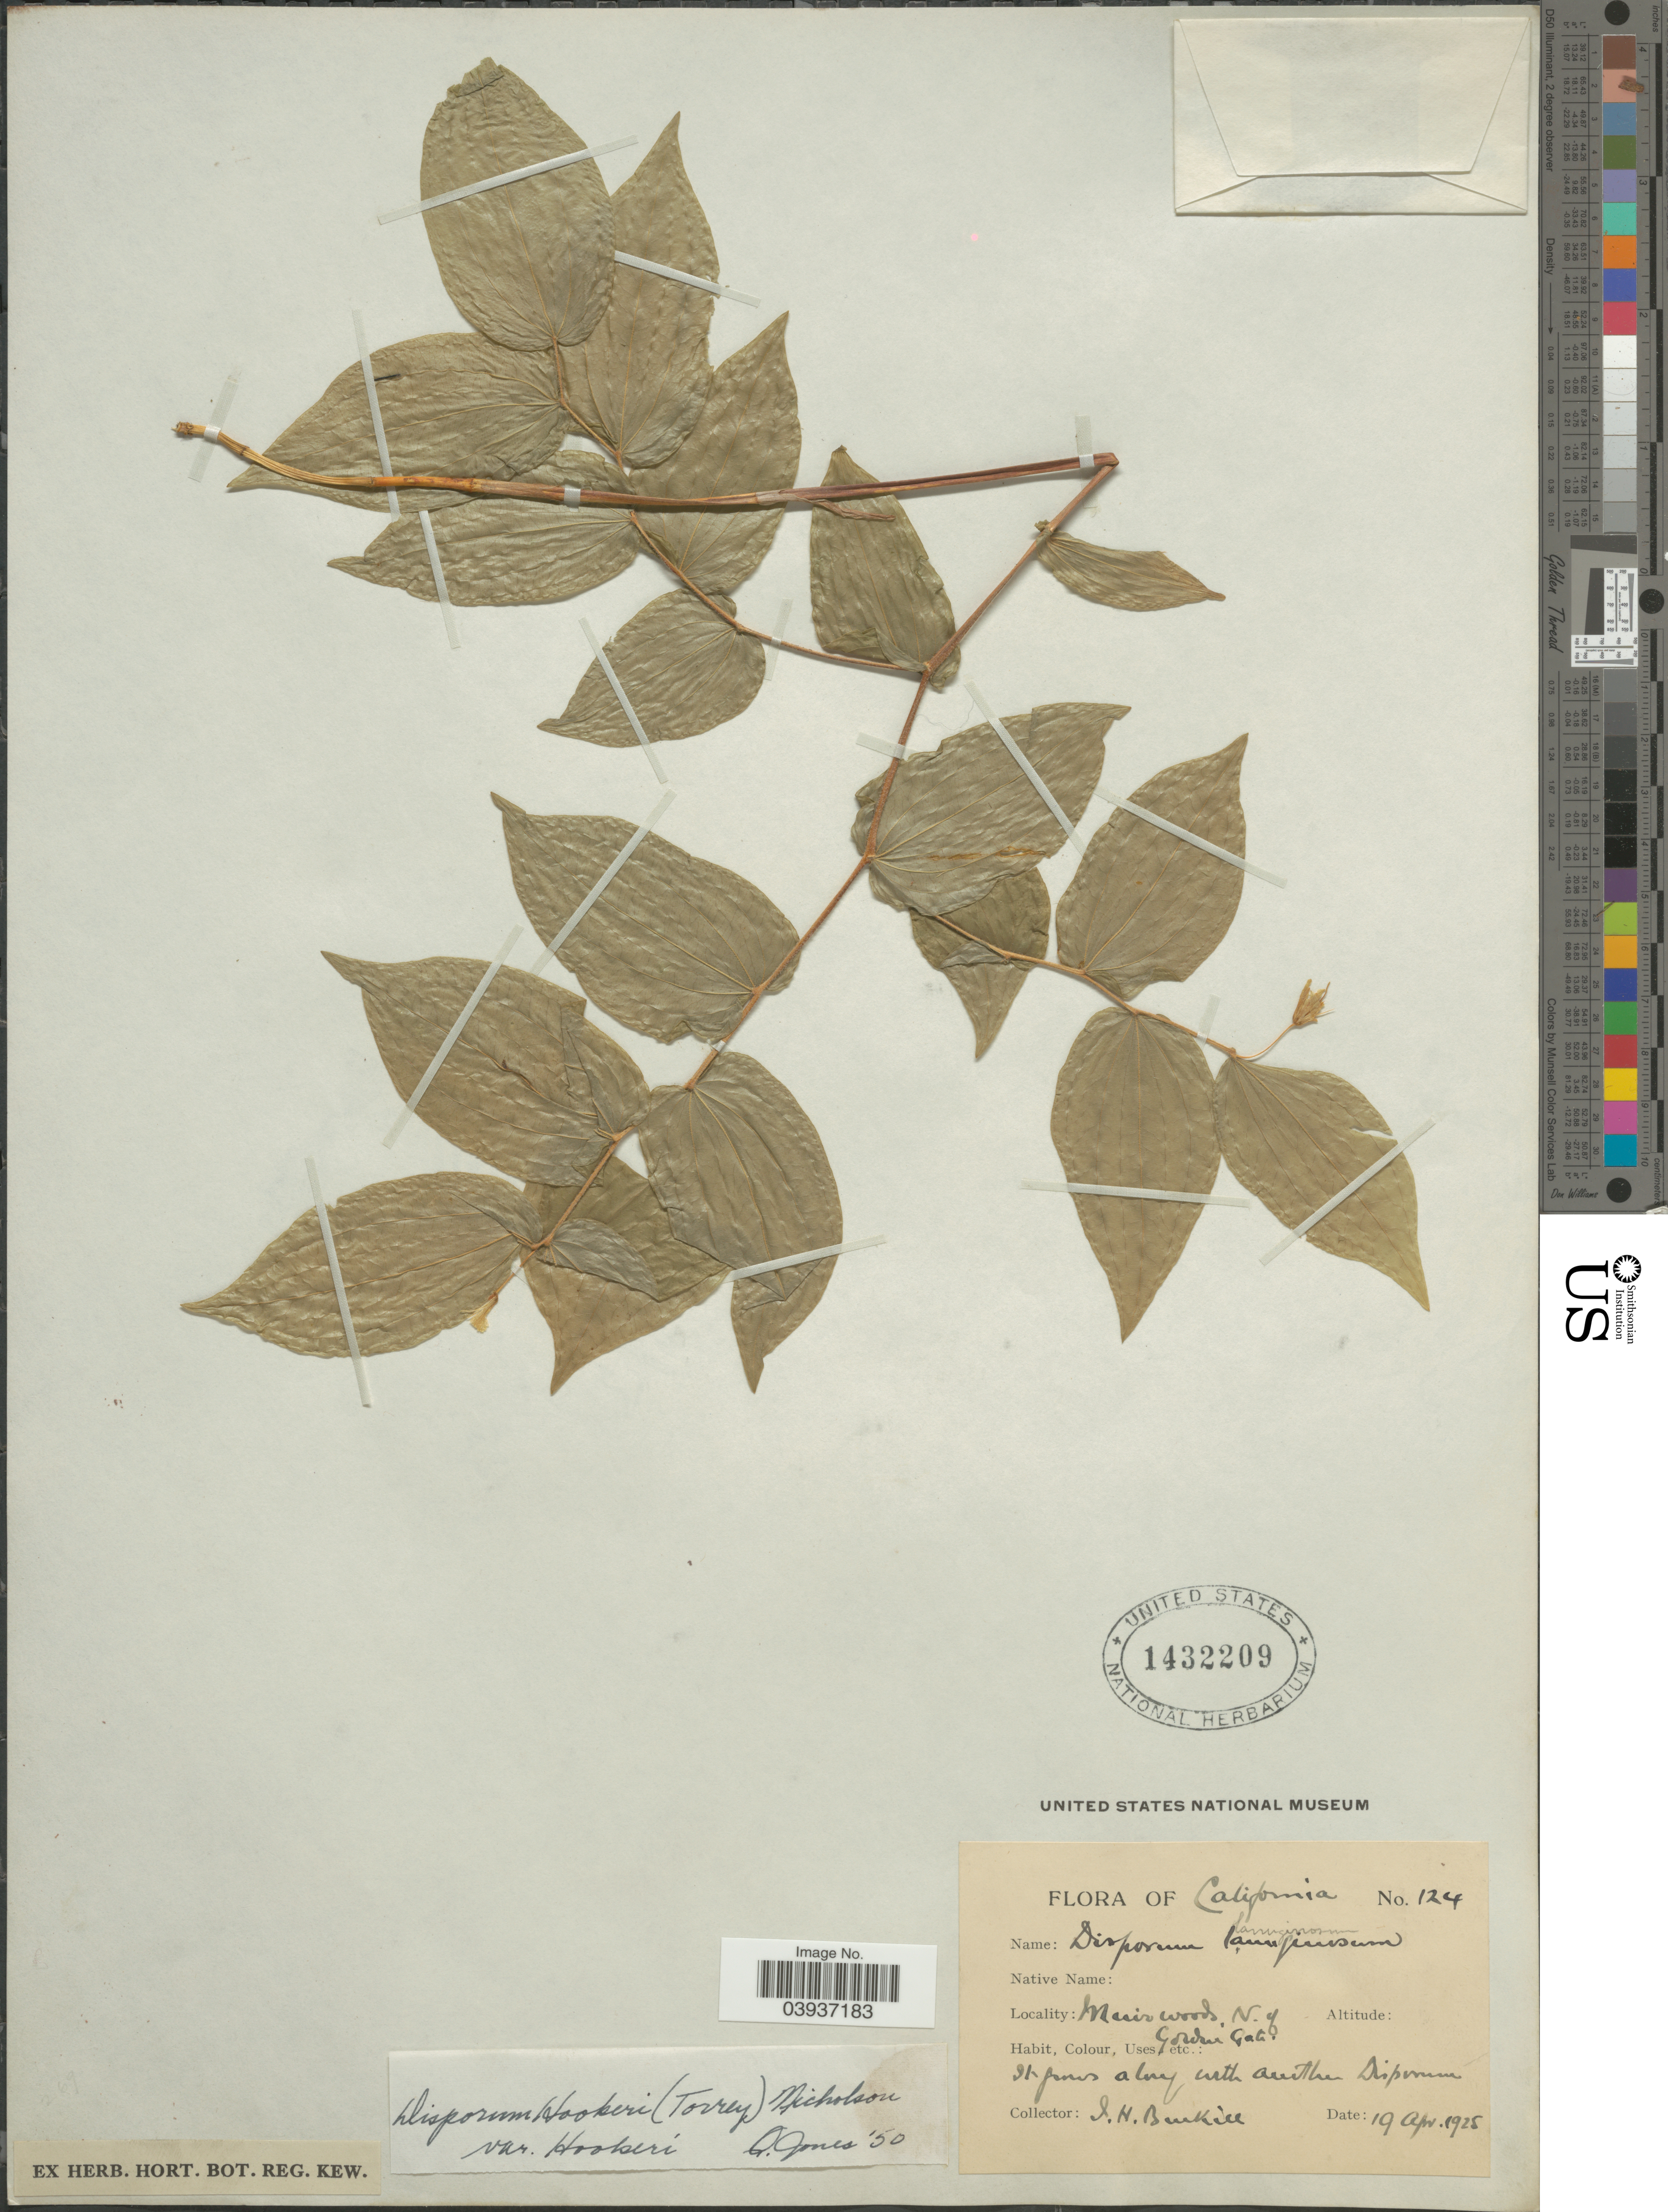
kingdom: Plantae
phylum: Tracheophyta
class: Liliopsida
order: Liliales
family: Colchicaceae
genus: Disporum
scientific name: Disporum hookeri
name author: (Torr.) G. Nicholson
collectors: J. Burkill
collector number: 124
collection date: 1925-04-19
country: United States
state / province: California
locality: Muir woods N. of Golden Gate.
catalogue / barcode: US 1432209